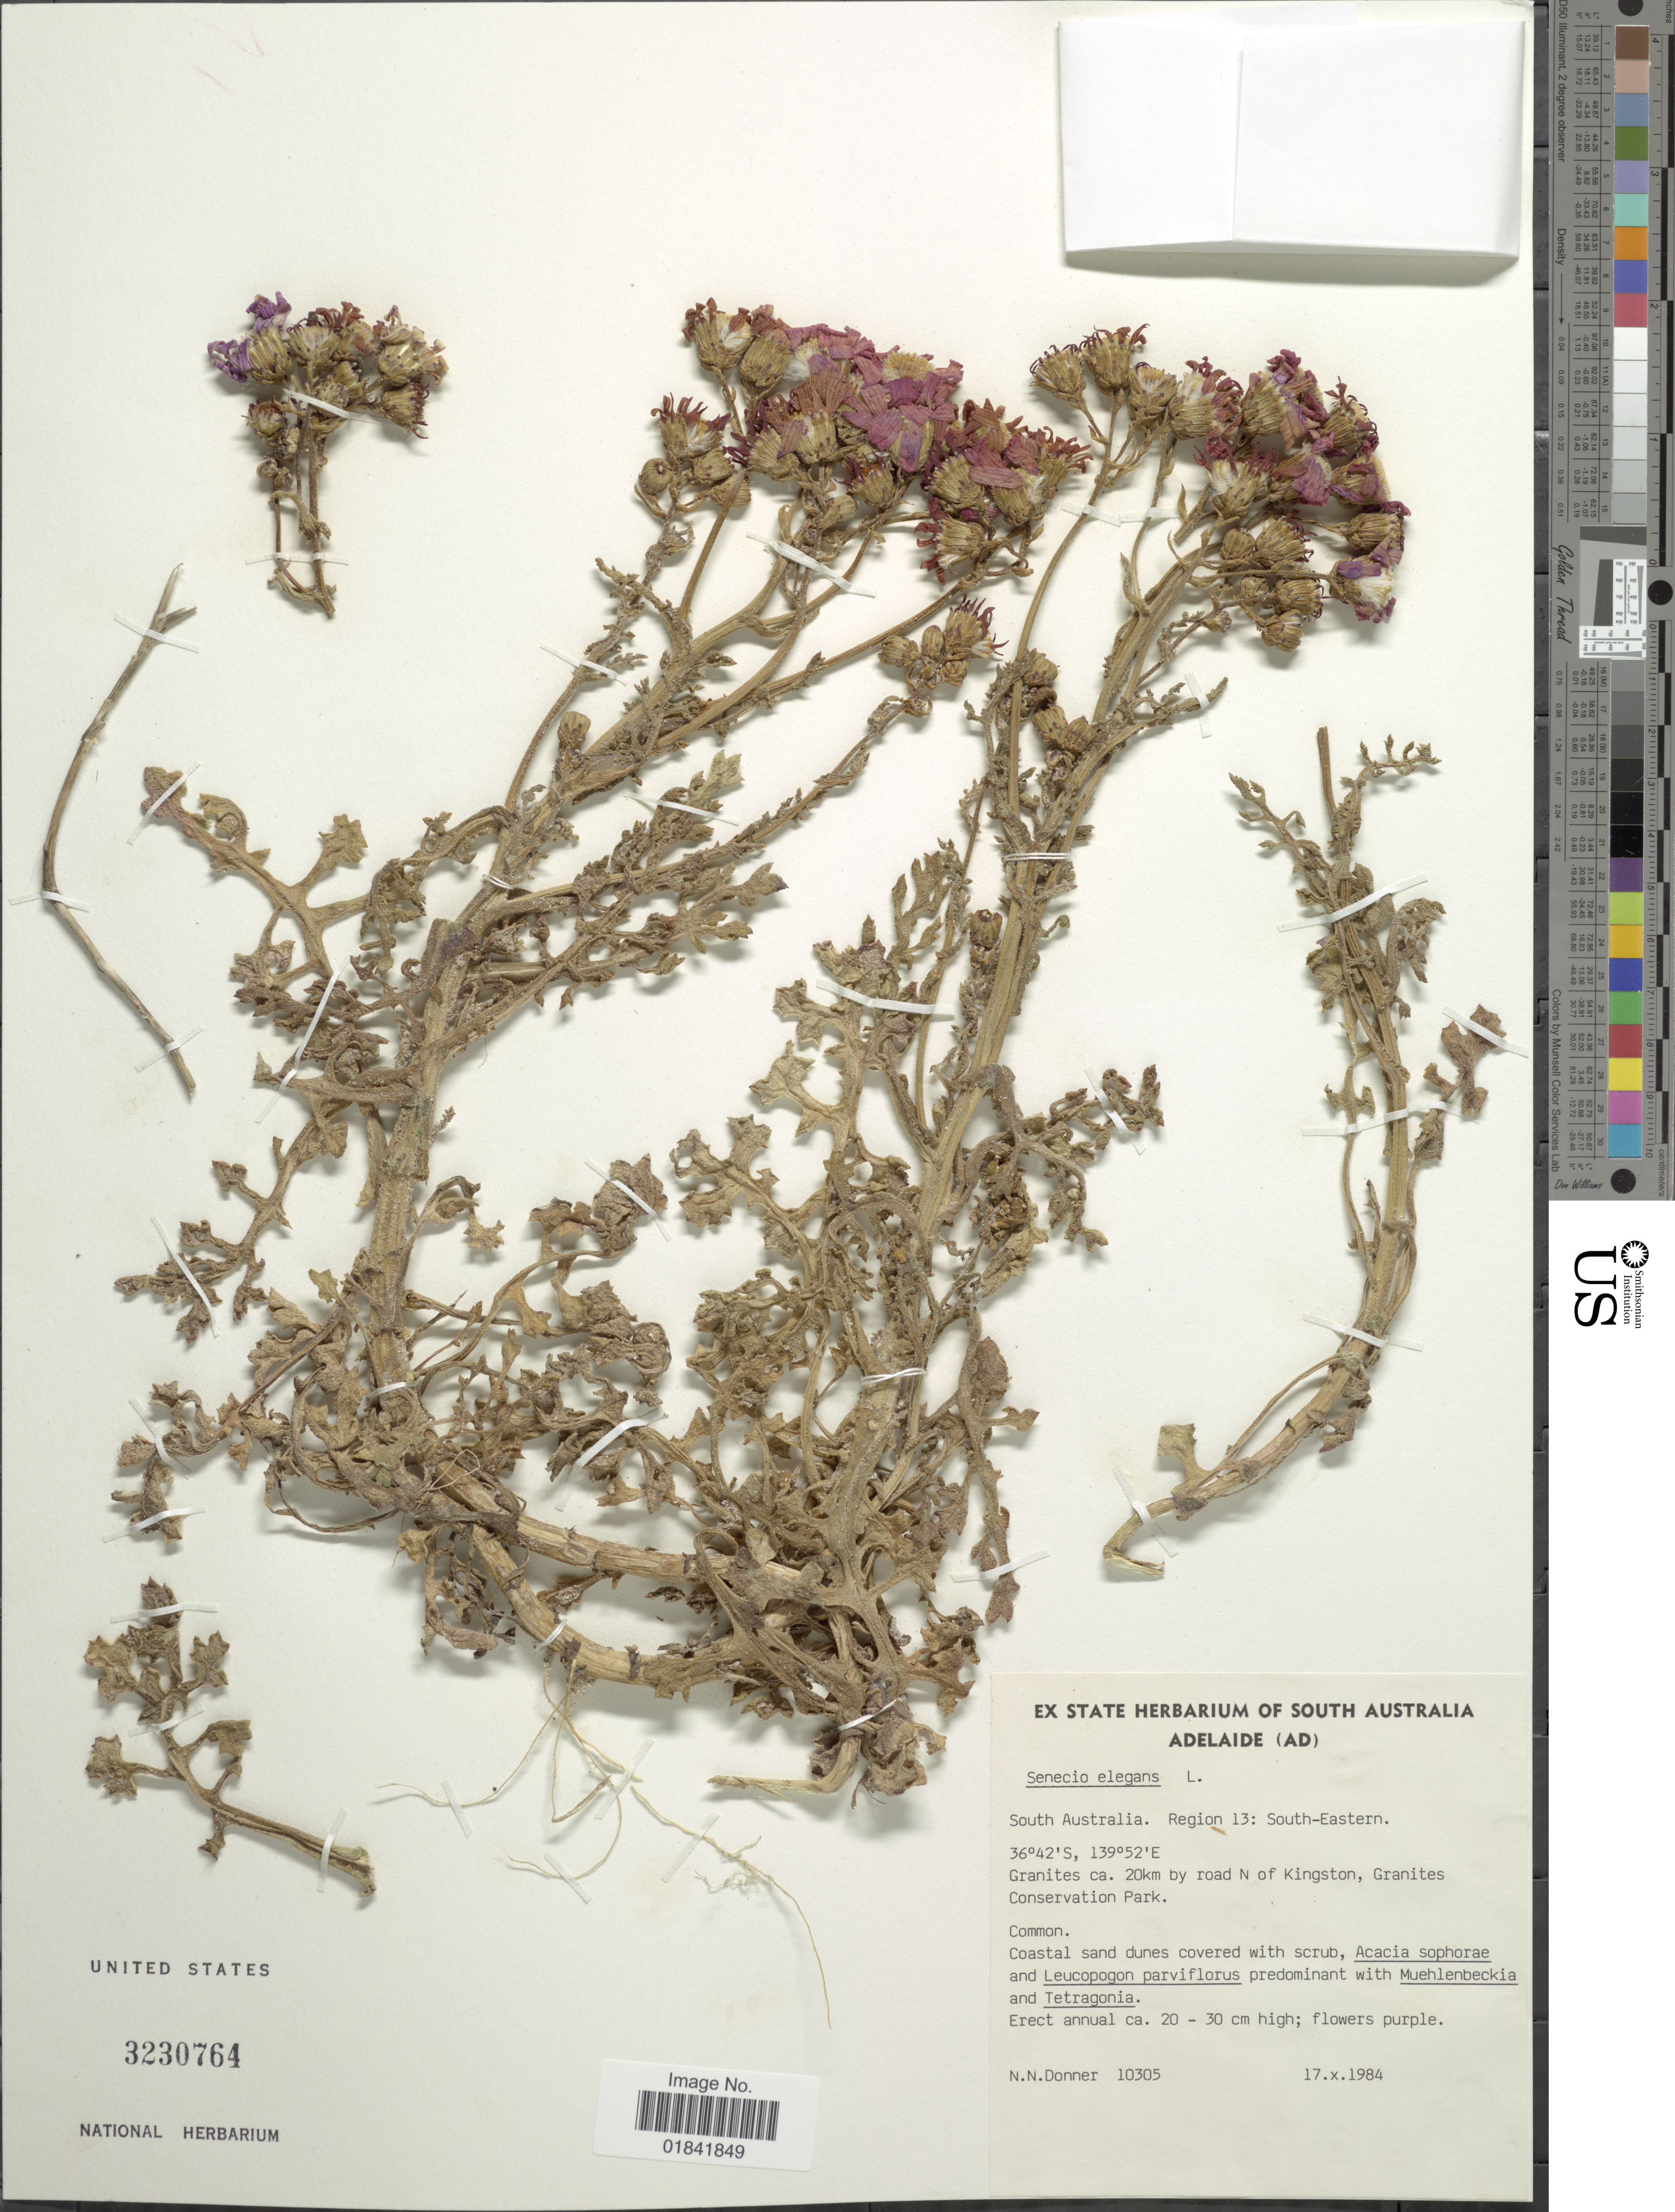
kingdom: Plantae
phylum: Tracheophyta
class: Magnoliopsida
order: Asterales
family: Asteraceae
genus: Senecio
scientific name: Senecio elegans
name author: L.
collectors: N. Donner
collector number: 10305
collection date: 1984-10-17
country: Australia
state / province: South Australia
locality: Region 13: South-Eastern, granites ca. 20km by road N of Kingston, granites Conservation Park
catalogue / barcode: US 3230764